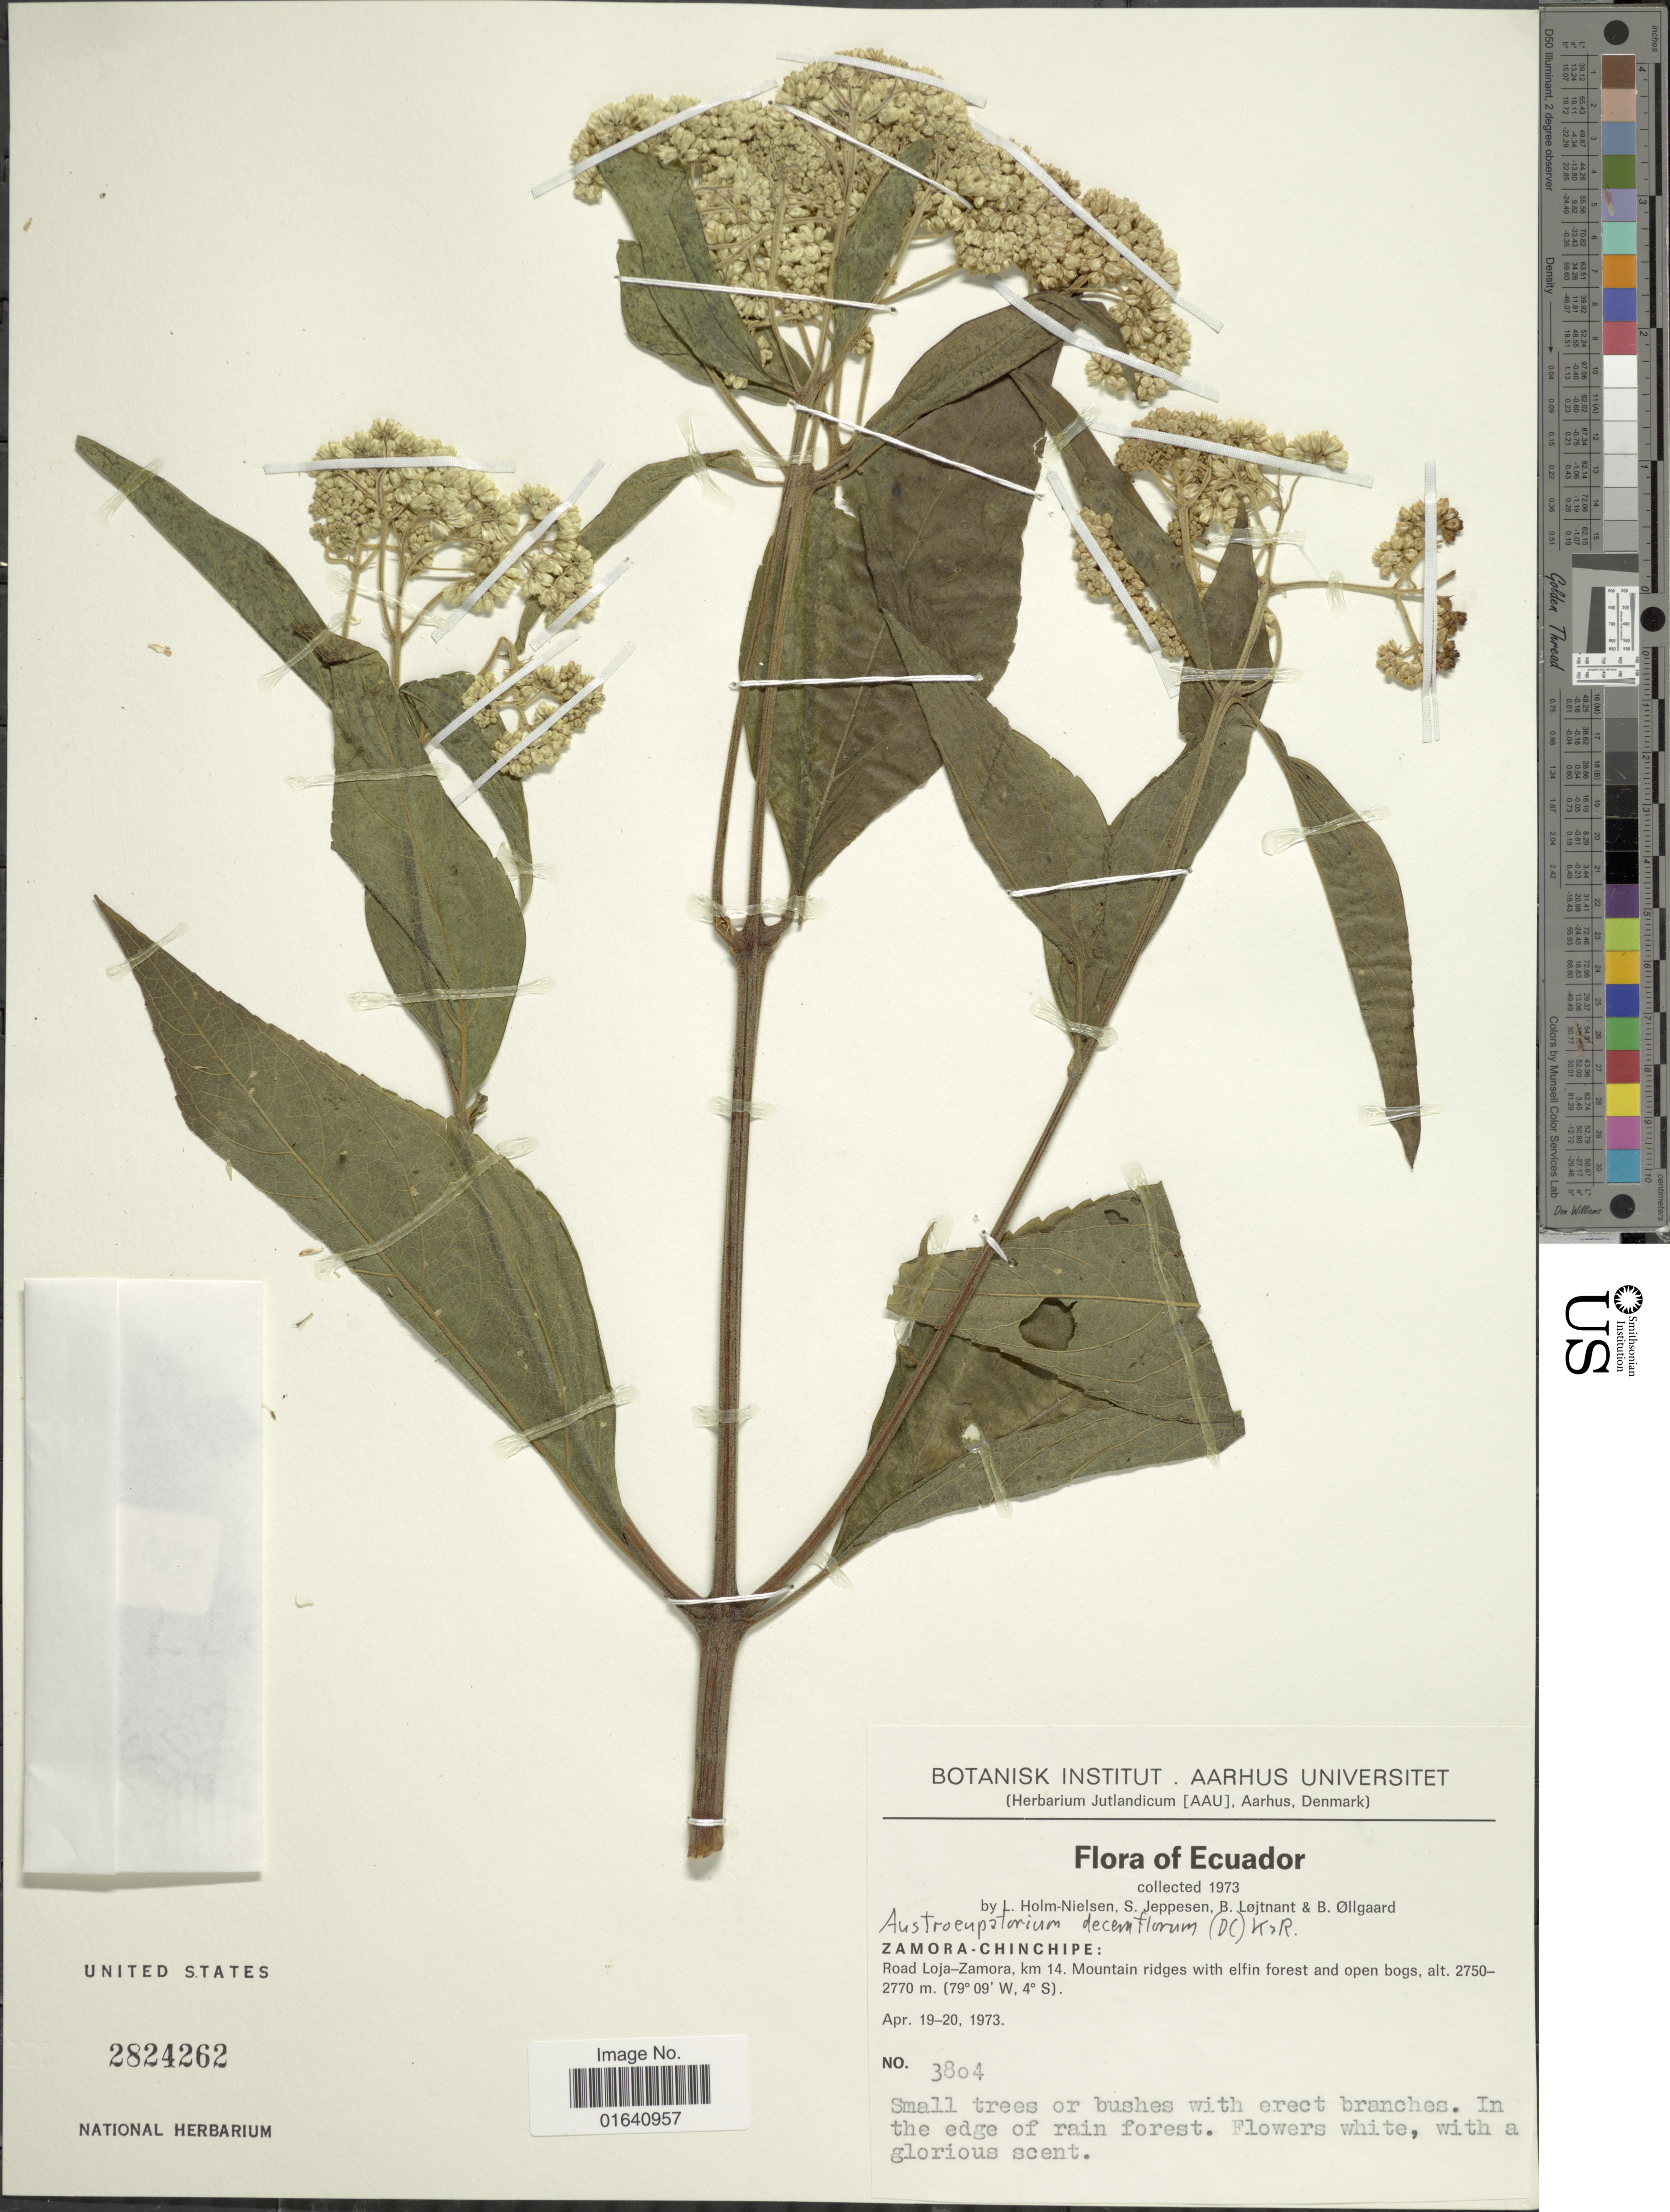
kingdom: Plantae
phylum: Tracheophyta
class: Magnoliopsida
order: Asterales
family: Asteraceae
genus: Austroeupatorium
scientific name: Austroeupatorium decemflorum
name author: (DC.) R.M. King & H. Rob.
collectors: L. B. Holm-Nielsen, S. Jeppesen, B. Löjtnant & B. Øllgaard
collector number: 3804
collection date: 1973-04-19/1973-04-20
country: Ecuador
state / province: Zamora-Chinchipe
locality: Road Loja-Zamora, km 14. Mountain ridges with elfin forest and open bogs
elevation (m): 2750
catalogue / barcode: US 2824262